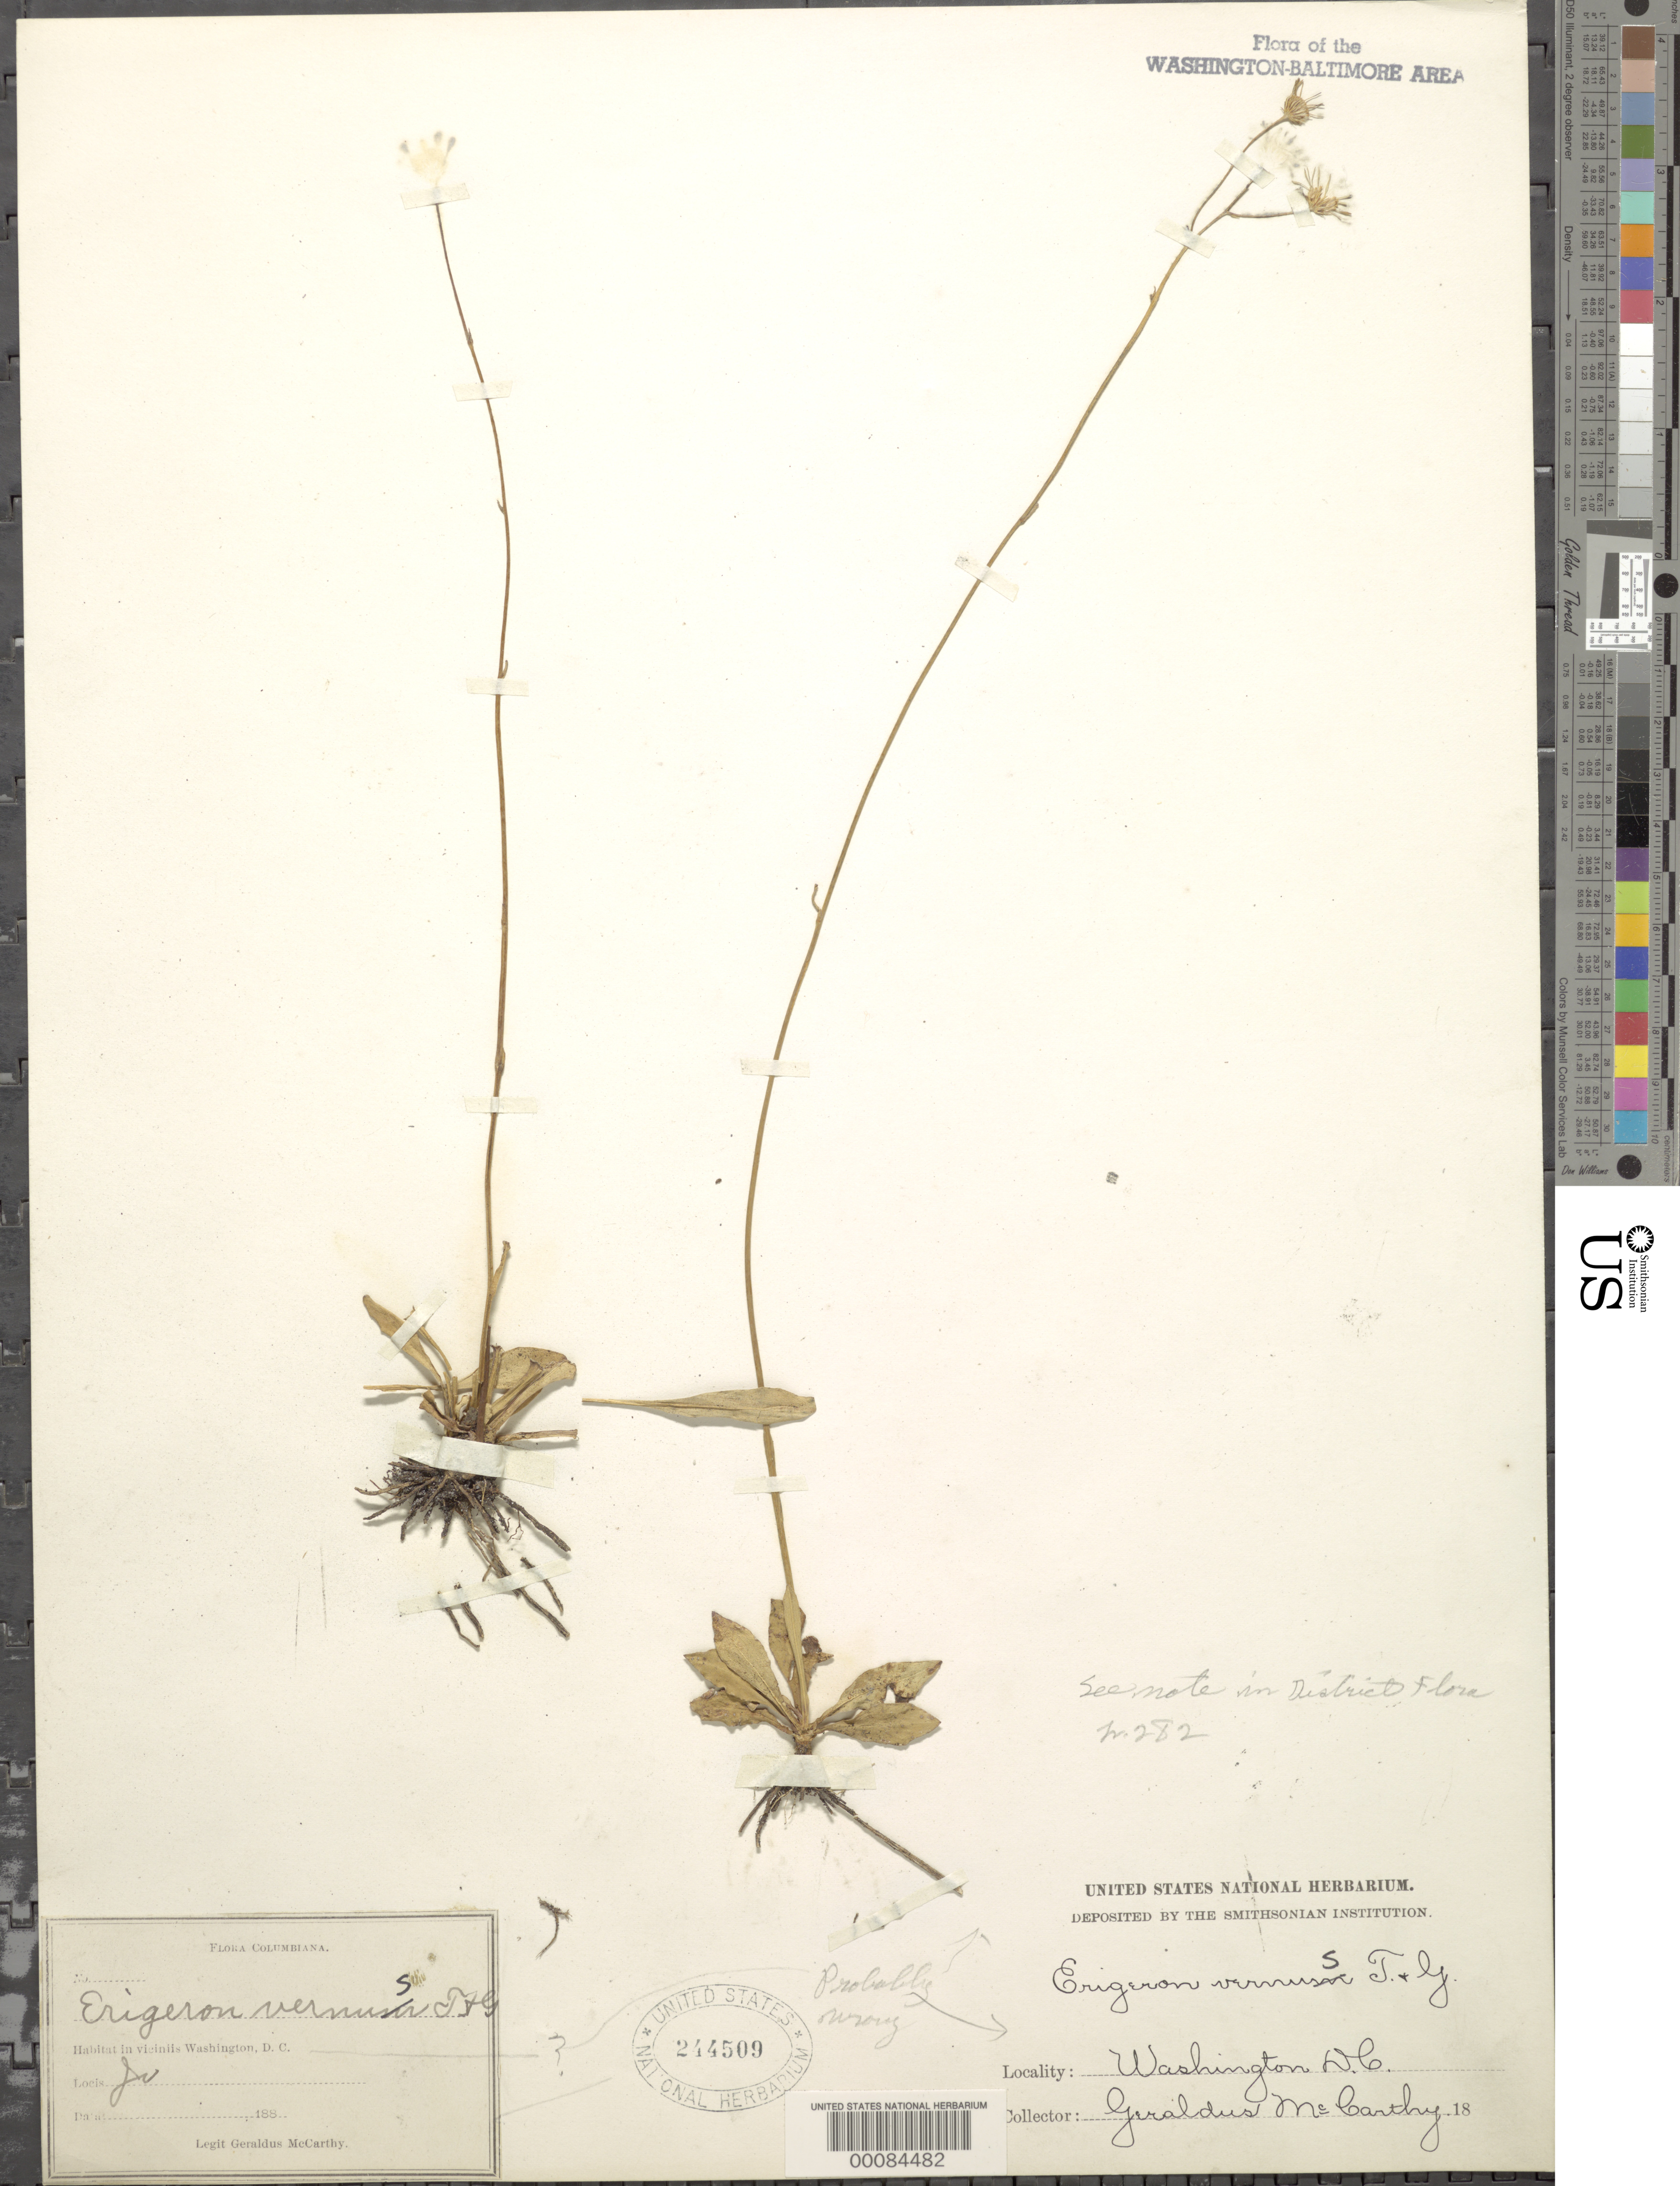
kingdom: Plantae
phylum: Tracheophyta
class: Magnoliopsida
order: Asterales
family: Asteraceae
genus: Erigeron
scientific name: Erigeron vernus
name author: (L.) Torr. & A. Gray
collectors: G. McCarthy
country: United States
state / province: District of Columbia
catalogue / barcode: US 244509